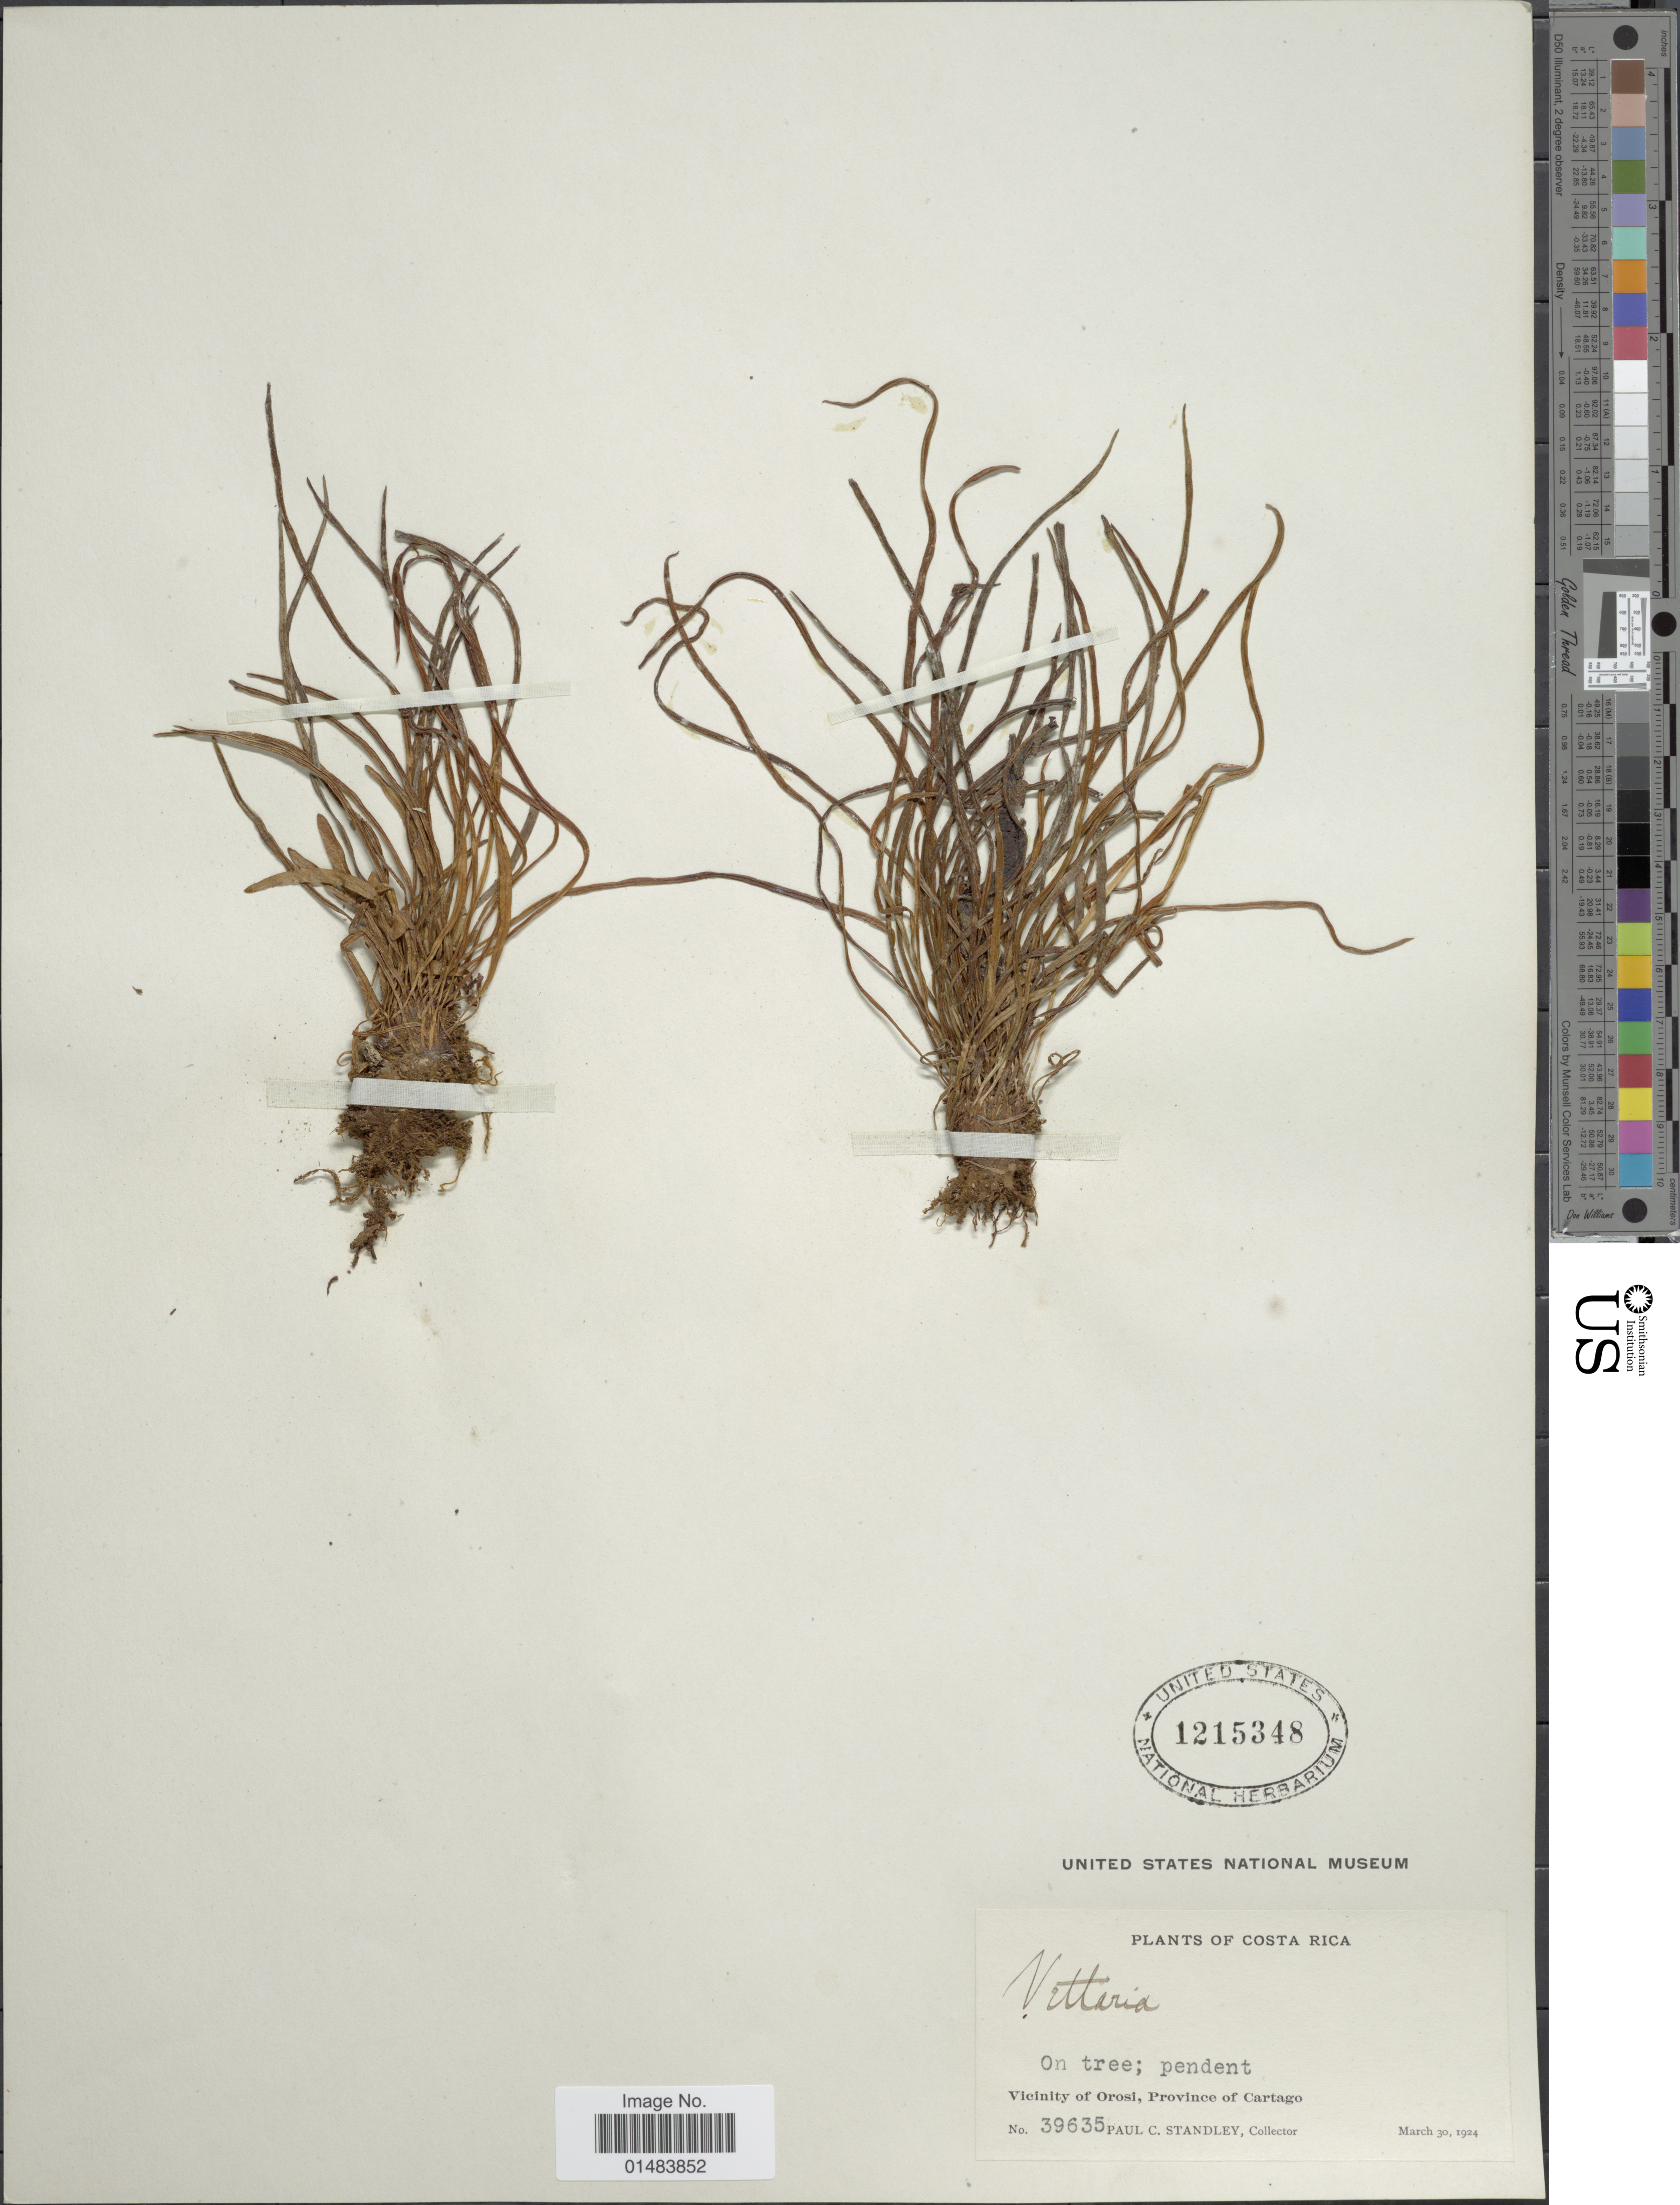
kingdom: Plantae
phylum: Tracheophyta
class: Polypodiopsida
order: Polypodiales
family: Pteridaceae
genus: Vittaria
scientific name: Vittaria sp.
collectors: P. C. Standley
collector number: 39635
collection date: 1924-03-30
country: Costa Rica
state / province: Cartago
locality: Plants of Costa Rica, vicinity of Orosi,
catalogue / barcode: US 1215348